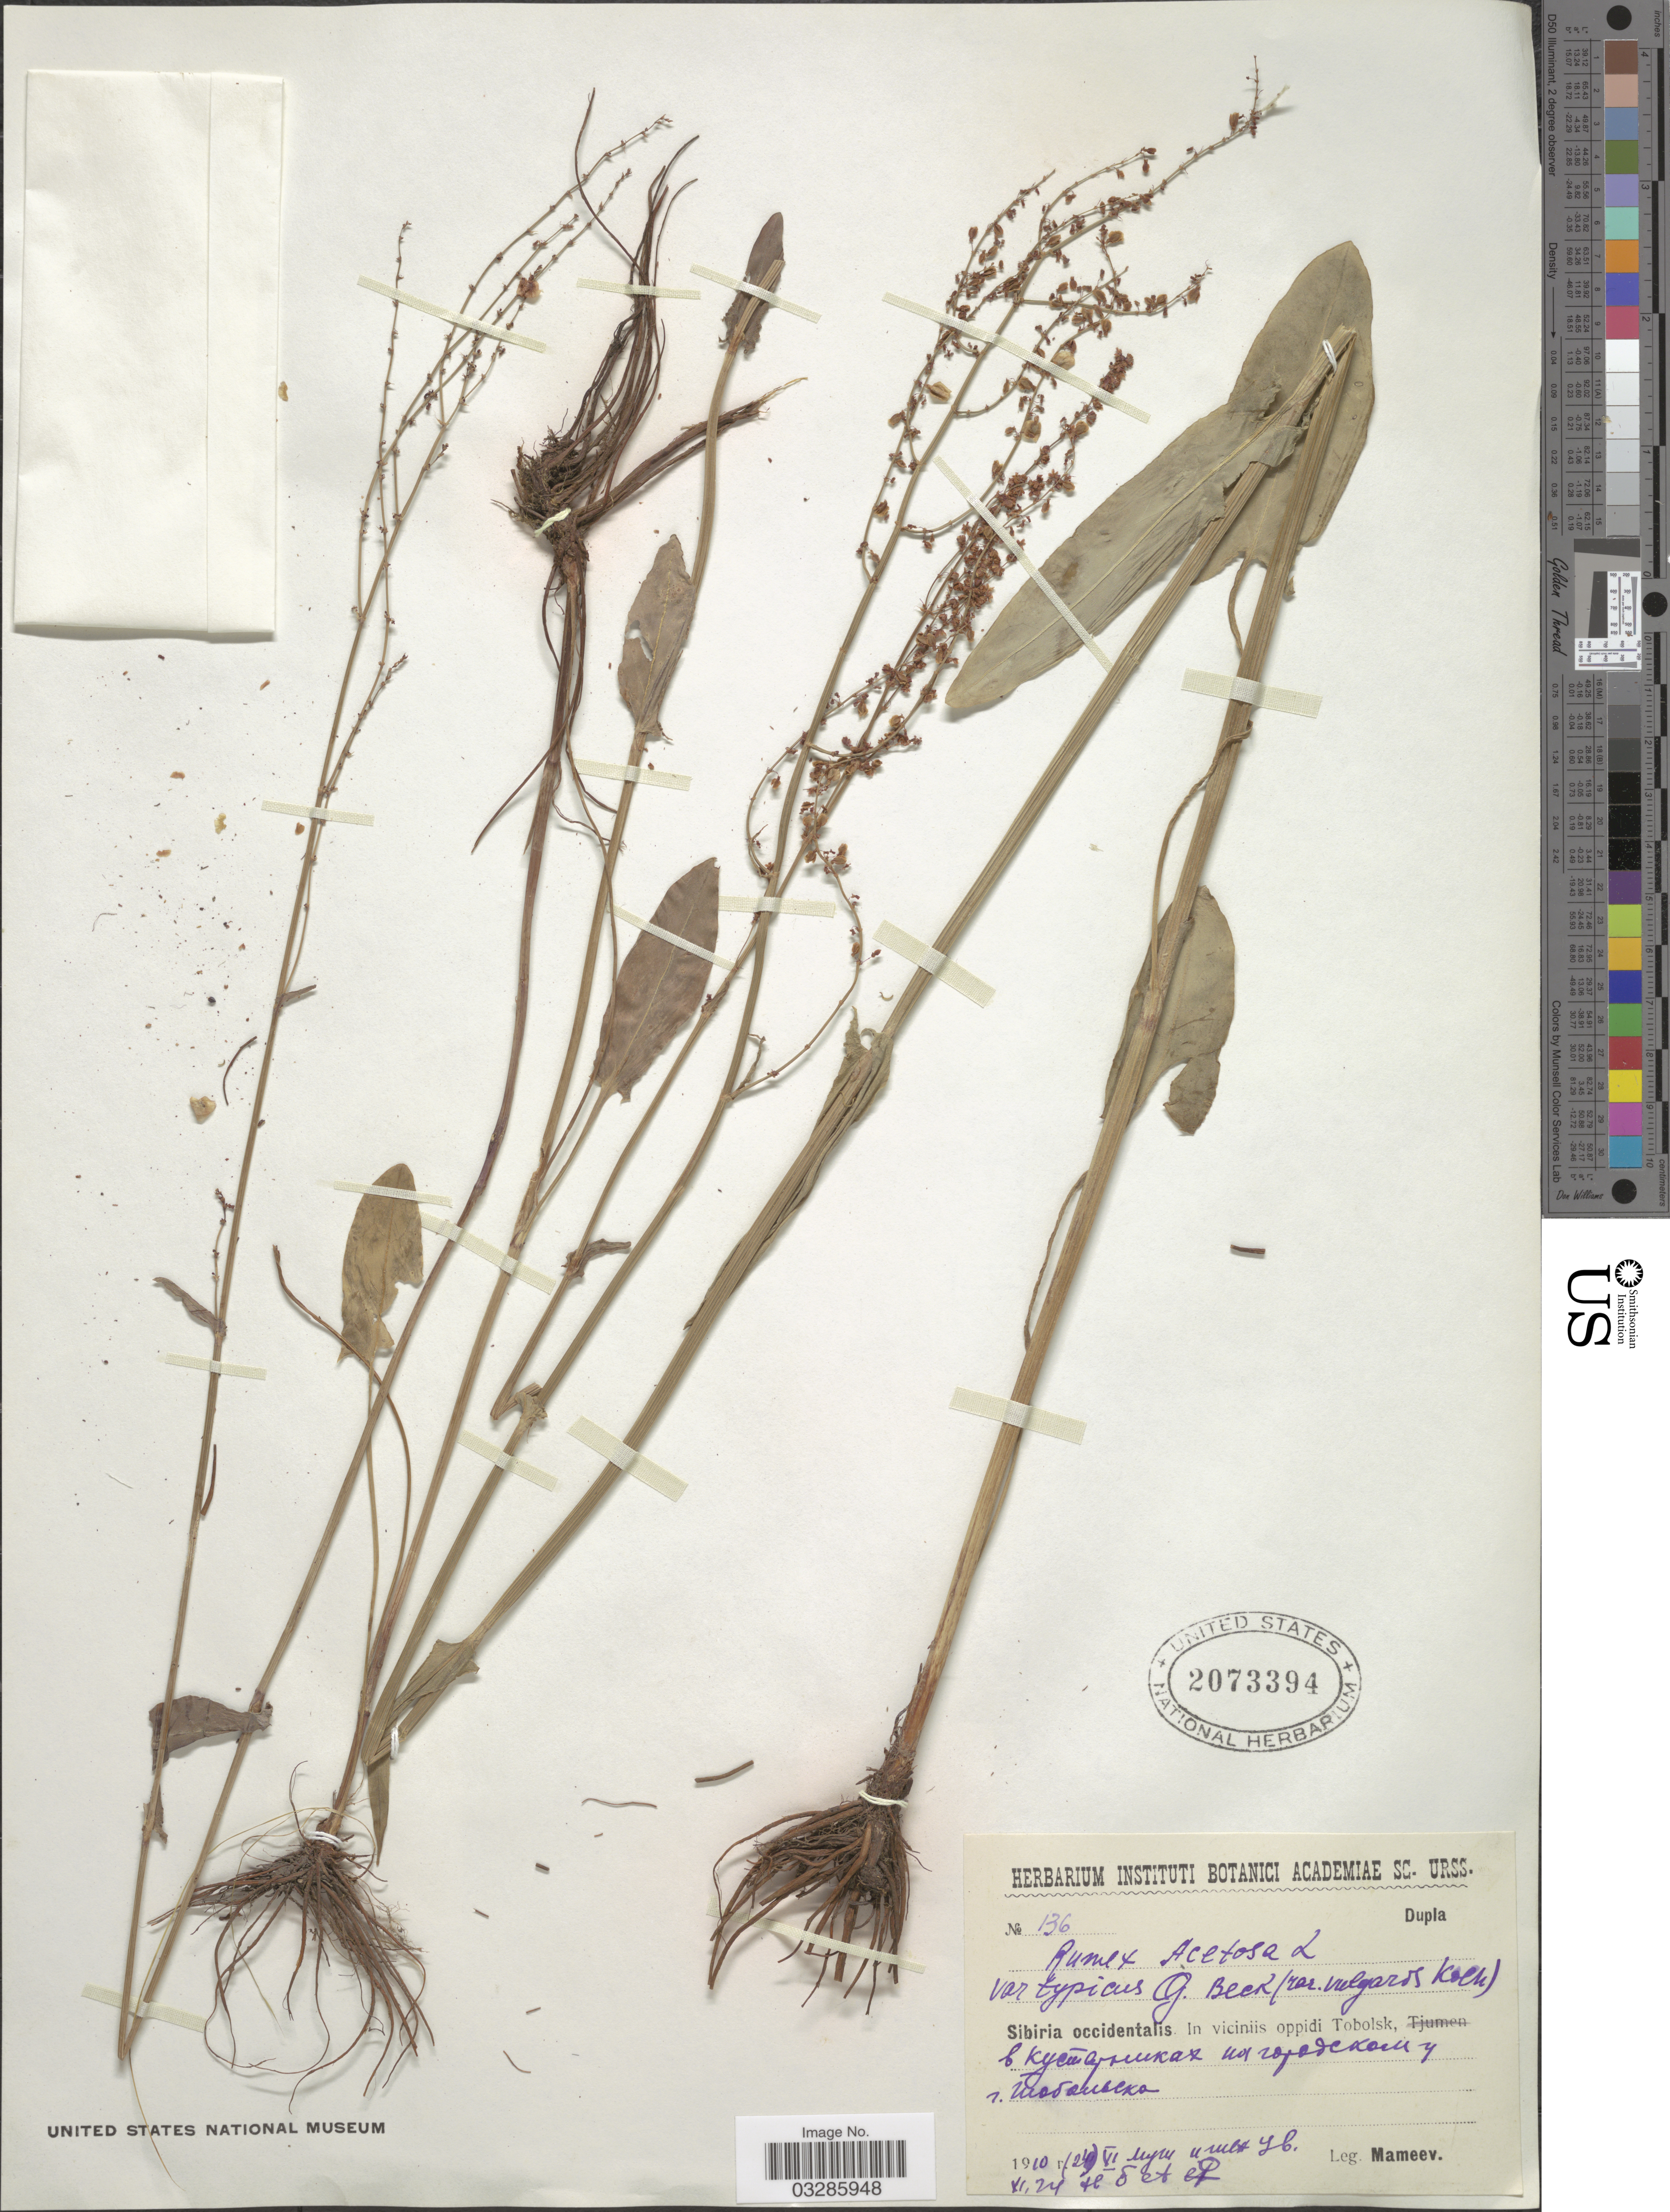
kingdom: Plantae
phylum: Tracheophyta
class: Magnoliopsida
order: Caryophyllales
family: Polygonaceae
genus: Rumex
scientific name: Rumex acetosa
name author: L.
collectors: Mameev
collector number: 136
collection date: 1910-06-24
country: Russian Federation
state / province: Tyumen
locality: Vicinity of Tobolsk.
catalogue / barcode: US 2073394